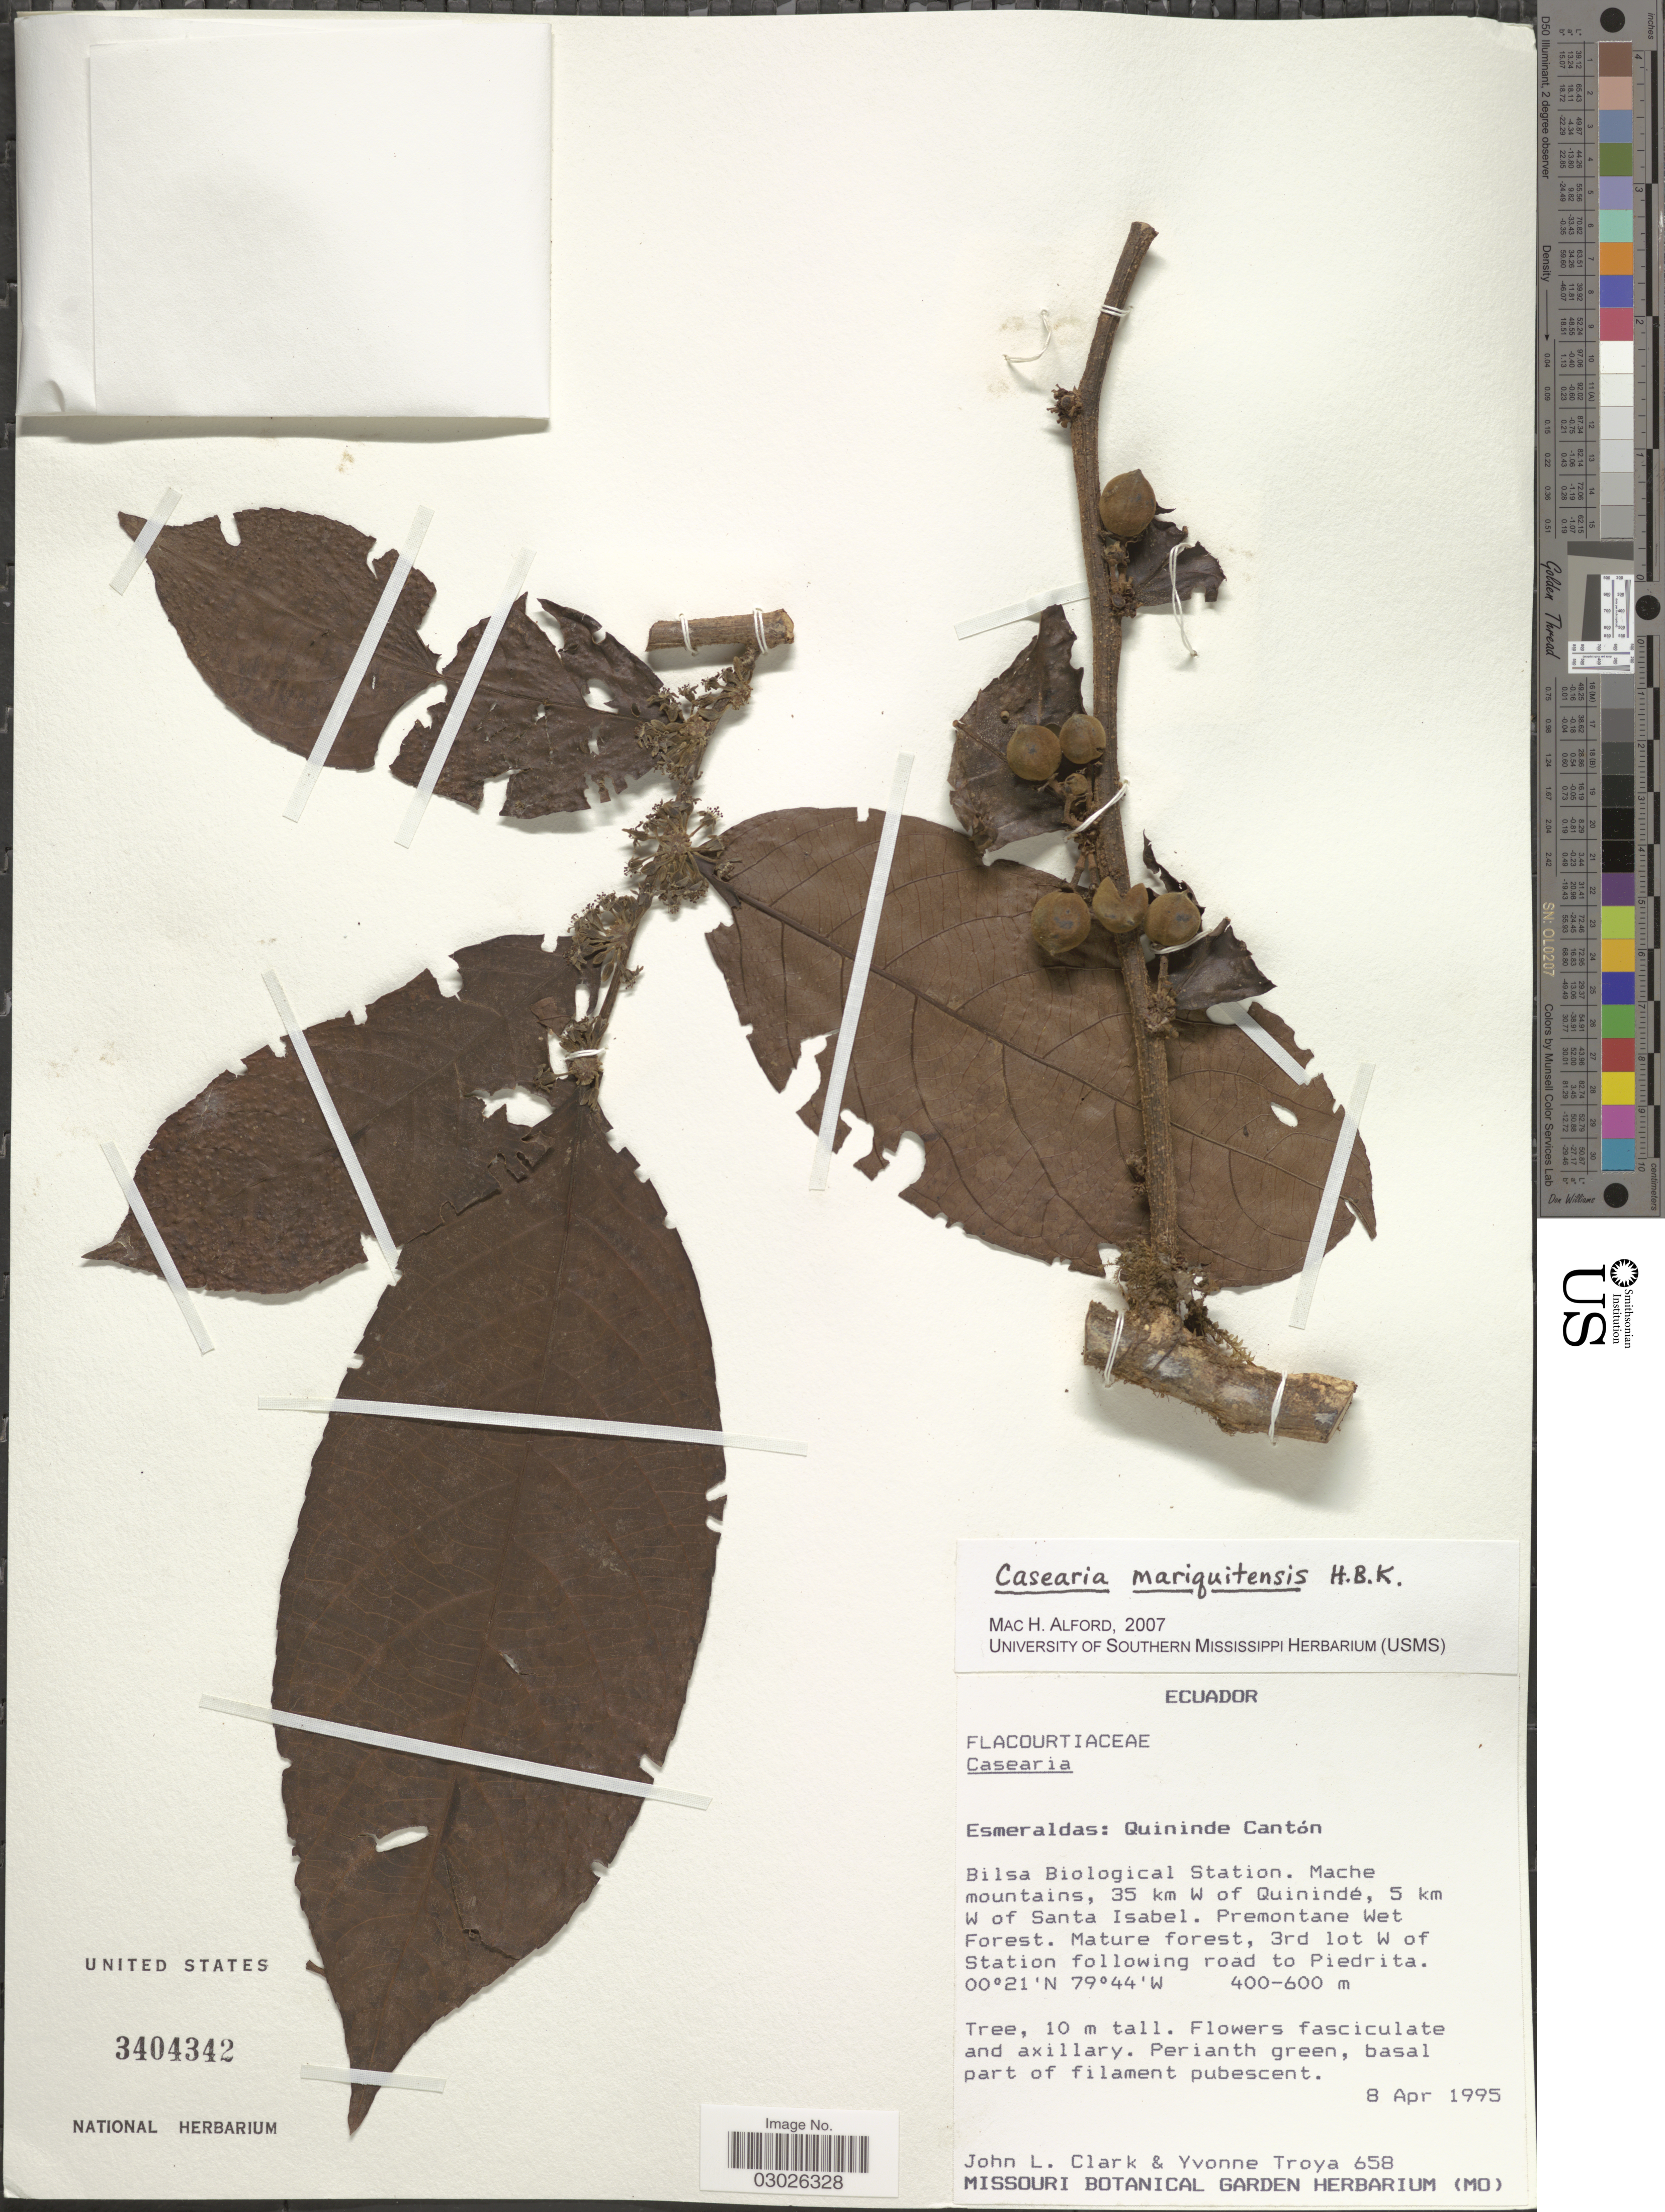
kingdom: Plantae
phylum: Tracheophyta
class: Magnoliopsida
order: Malpighiales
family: Salicaceae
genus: Casearia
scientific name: Casearia mariquitensis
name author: Kunth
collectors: J. L. Clark & Y. Troya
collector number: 658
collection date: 1995-04-08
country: Ecuador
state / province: Esmeraldas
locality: Quininde Cantón. Bilsa Biological Station. Mache mountains, 35 km W of Quinindé, 5 km W of Santa Isabel. Premontane Wet Forest. Mature forest, 3rd lot W of Station following road to Piedrita.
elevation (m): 400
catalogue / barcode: US 3404342